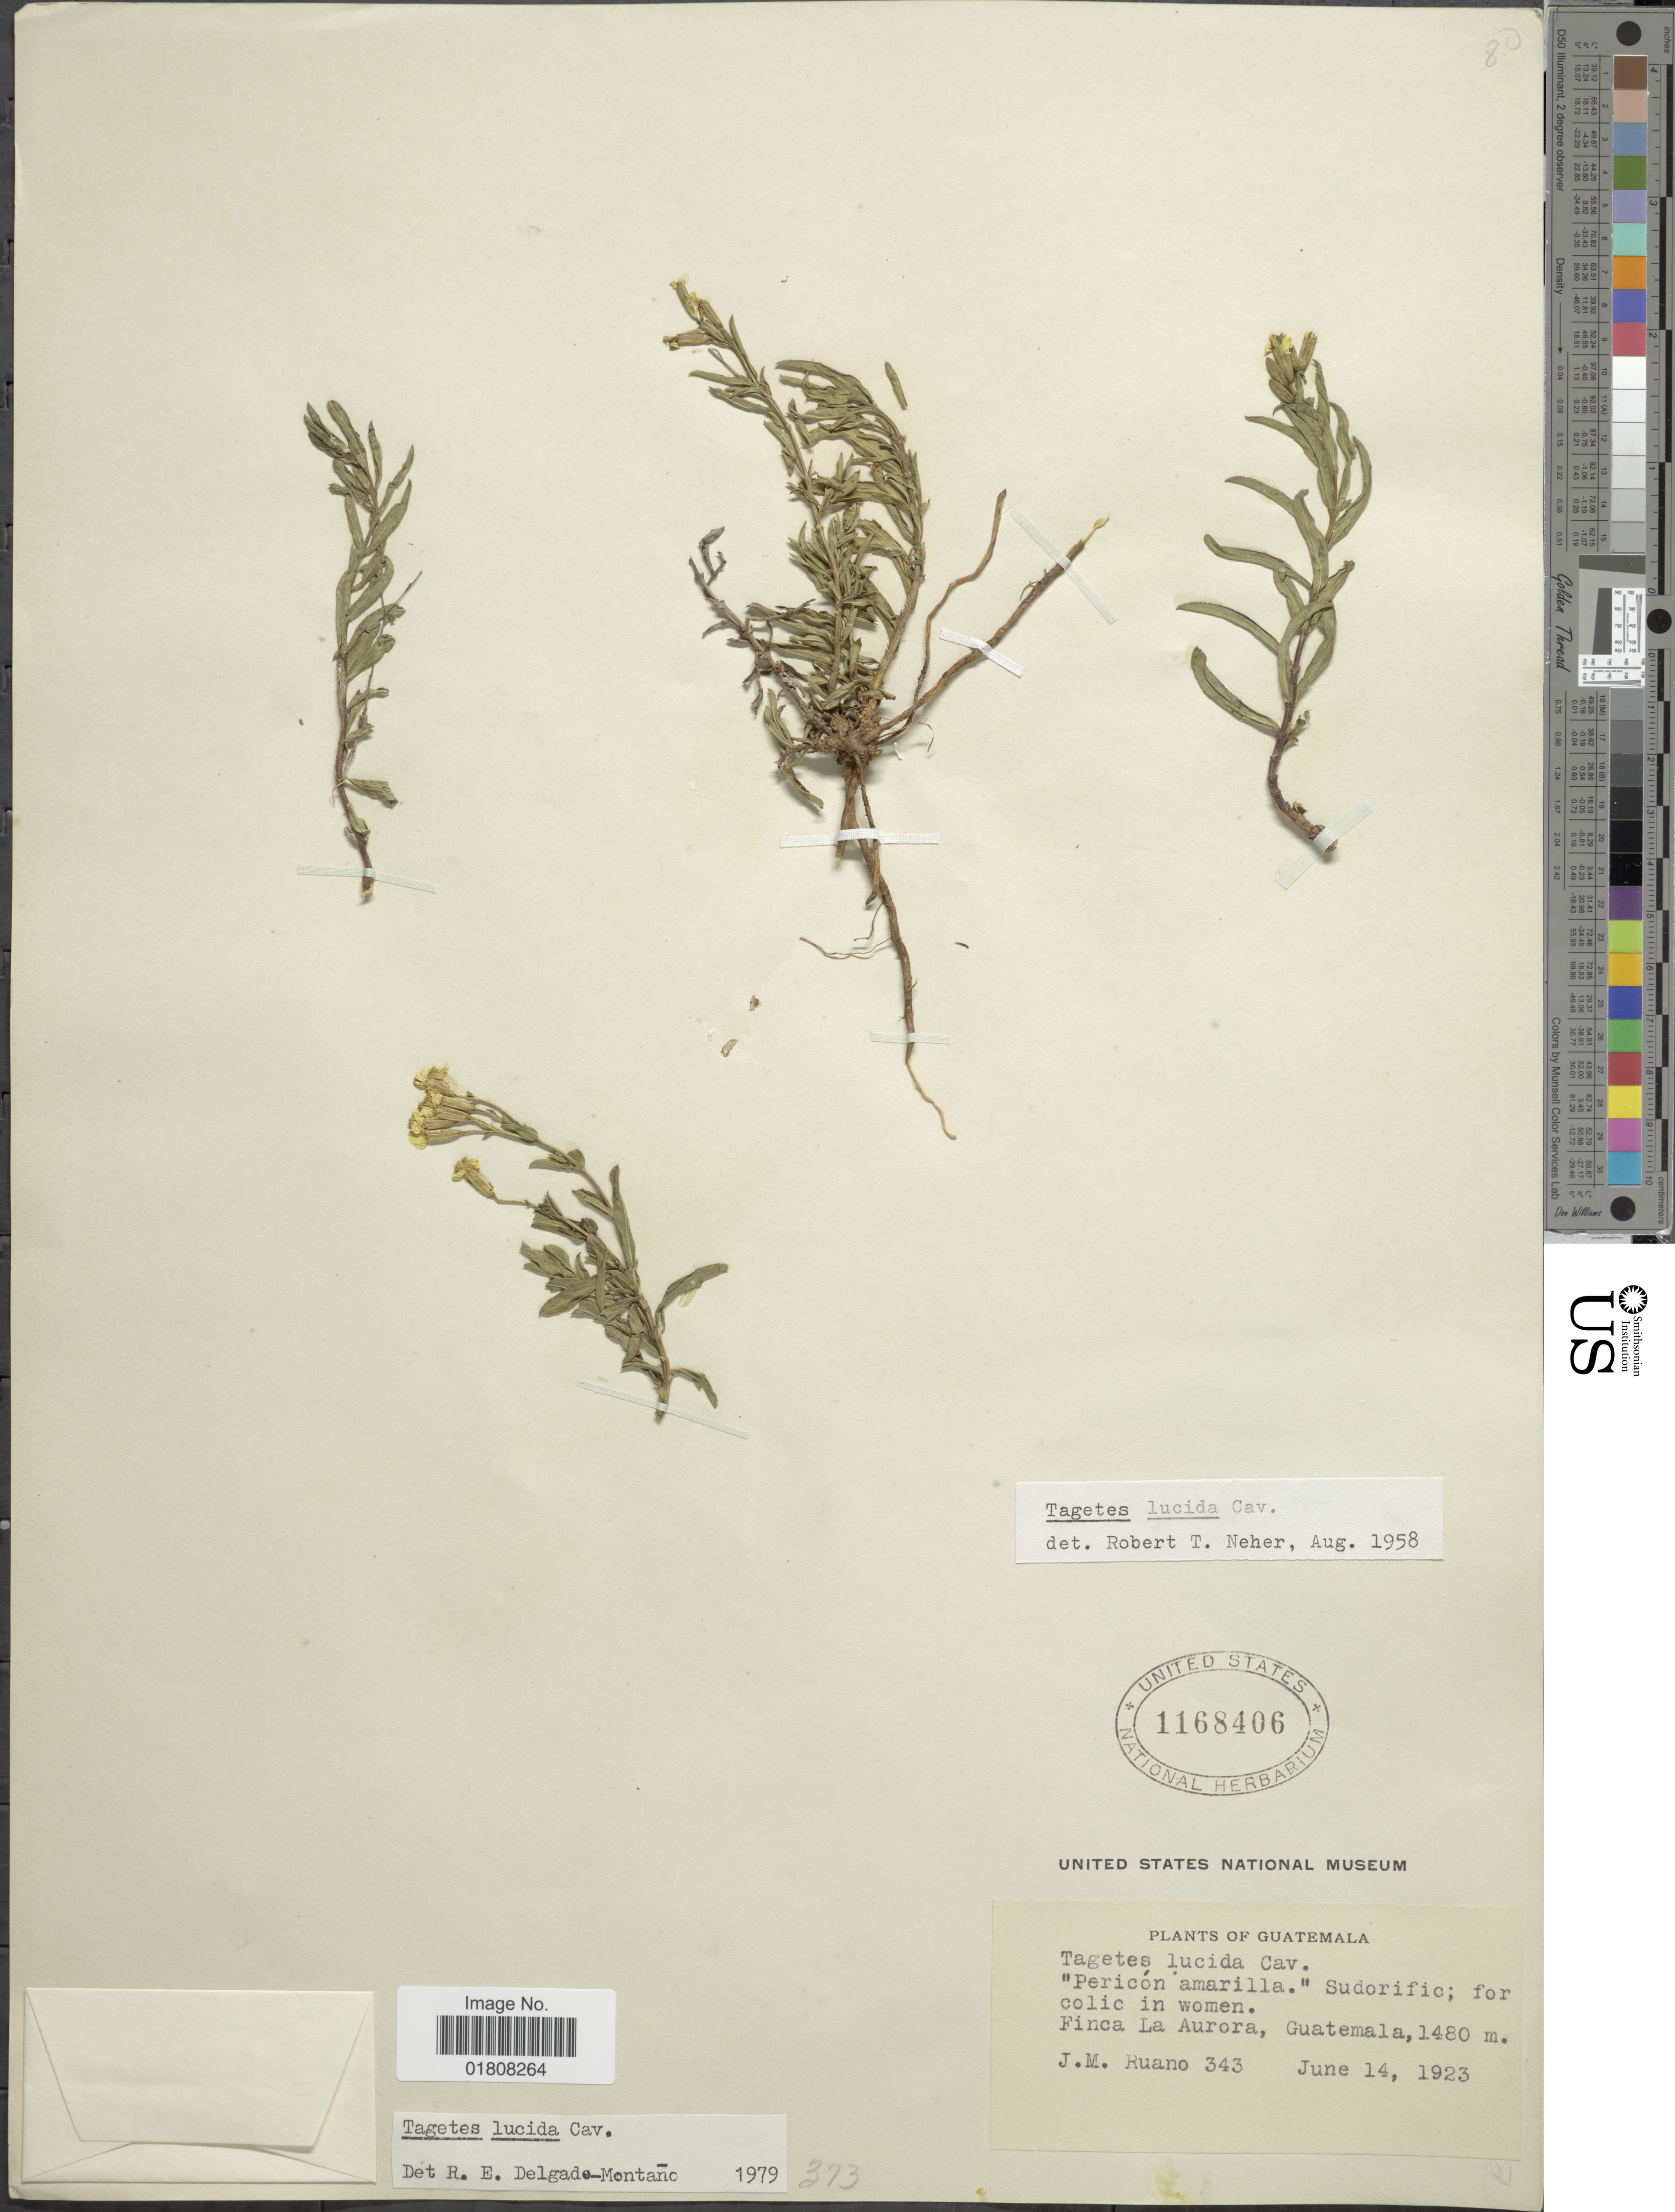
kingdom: Plantae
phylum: Tracheophyta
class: Magnoliopsida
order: Asterales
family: Asteraceae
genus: Tagetes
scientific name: Tagetes lucida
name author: Cav.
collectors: M. Ruano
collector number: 343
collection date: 1923-06-14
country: Guatemala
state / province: Guatemala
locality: Finca La Aurora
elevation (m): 1480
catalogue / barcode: US 1168406